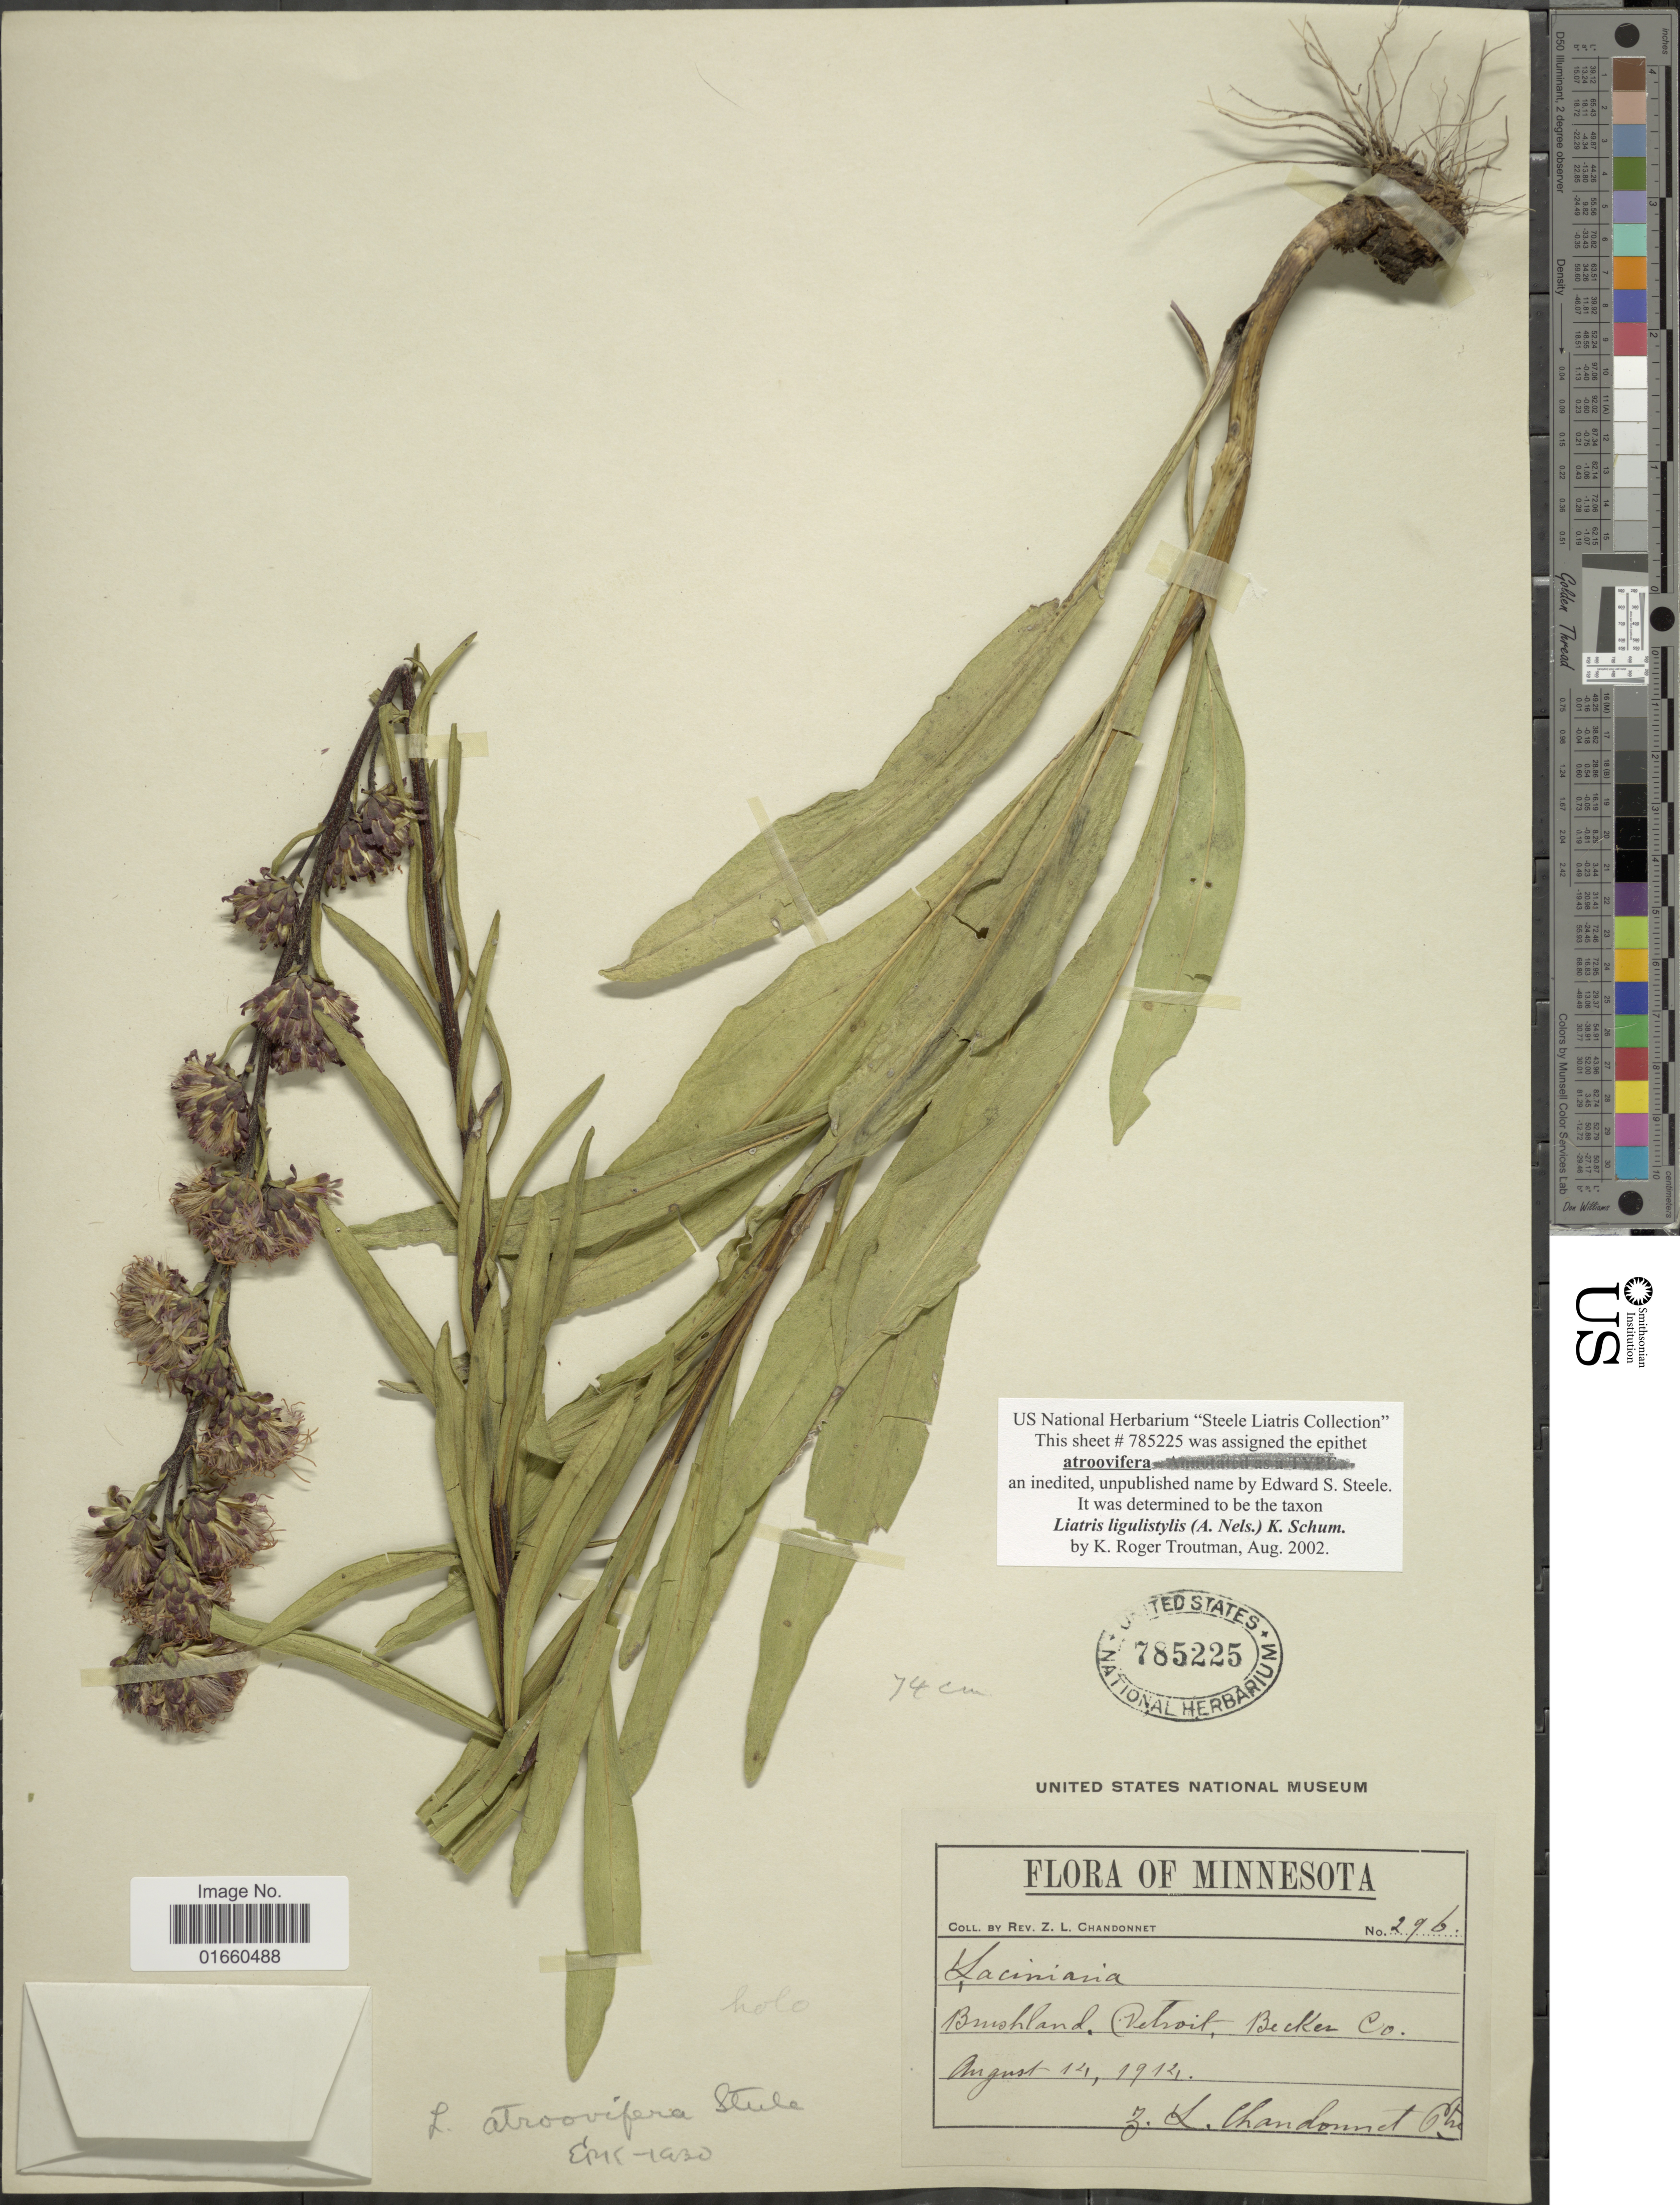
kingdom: Plantae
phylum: Tracheophyta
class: Magnoliopsida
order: Asterales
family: Asteraceae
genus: Liatris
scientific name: Liatris ligulistylis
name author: (A. Nelson) K. Schum.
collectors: Z. Chandonnet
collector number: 296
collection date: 1914-08-14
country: United States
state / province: Minnesota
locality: Bushland. Detroit, Becker Co.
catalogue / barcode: US 785225